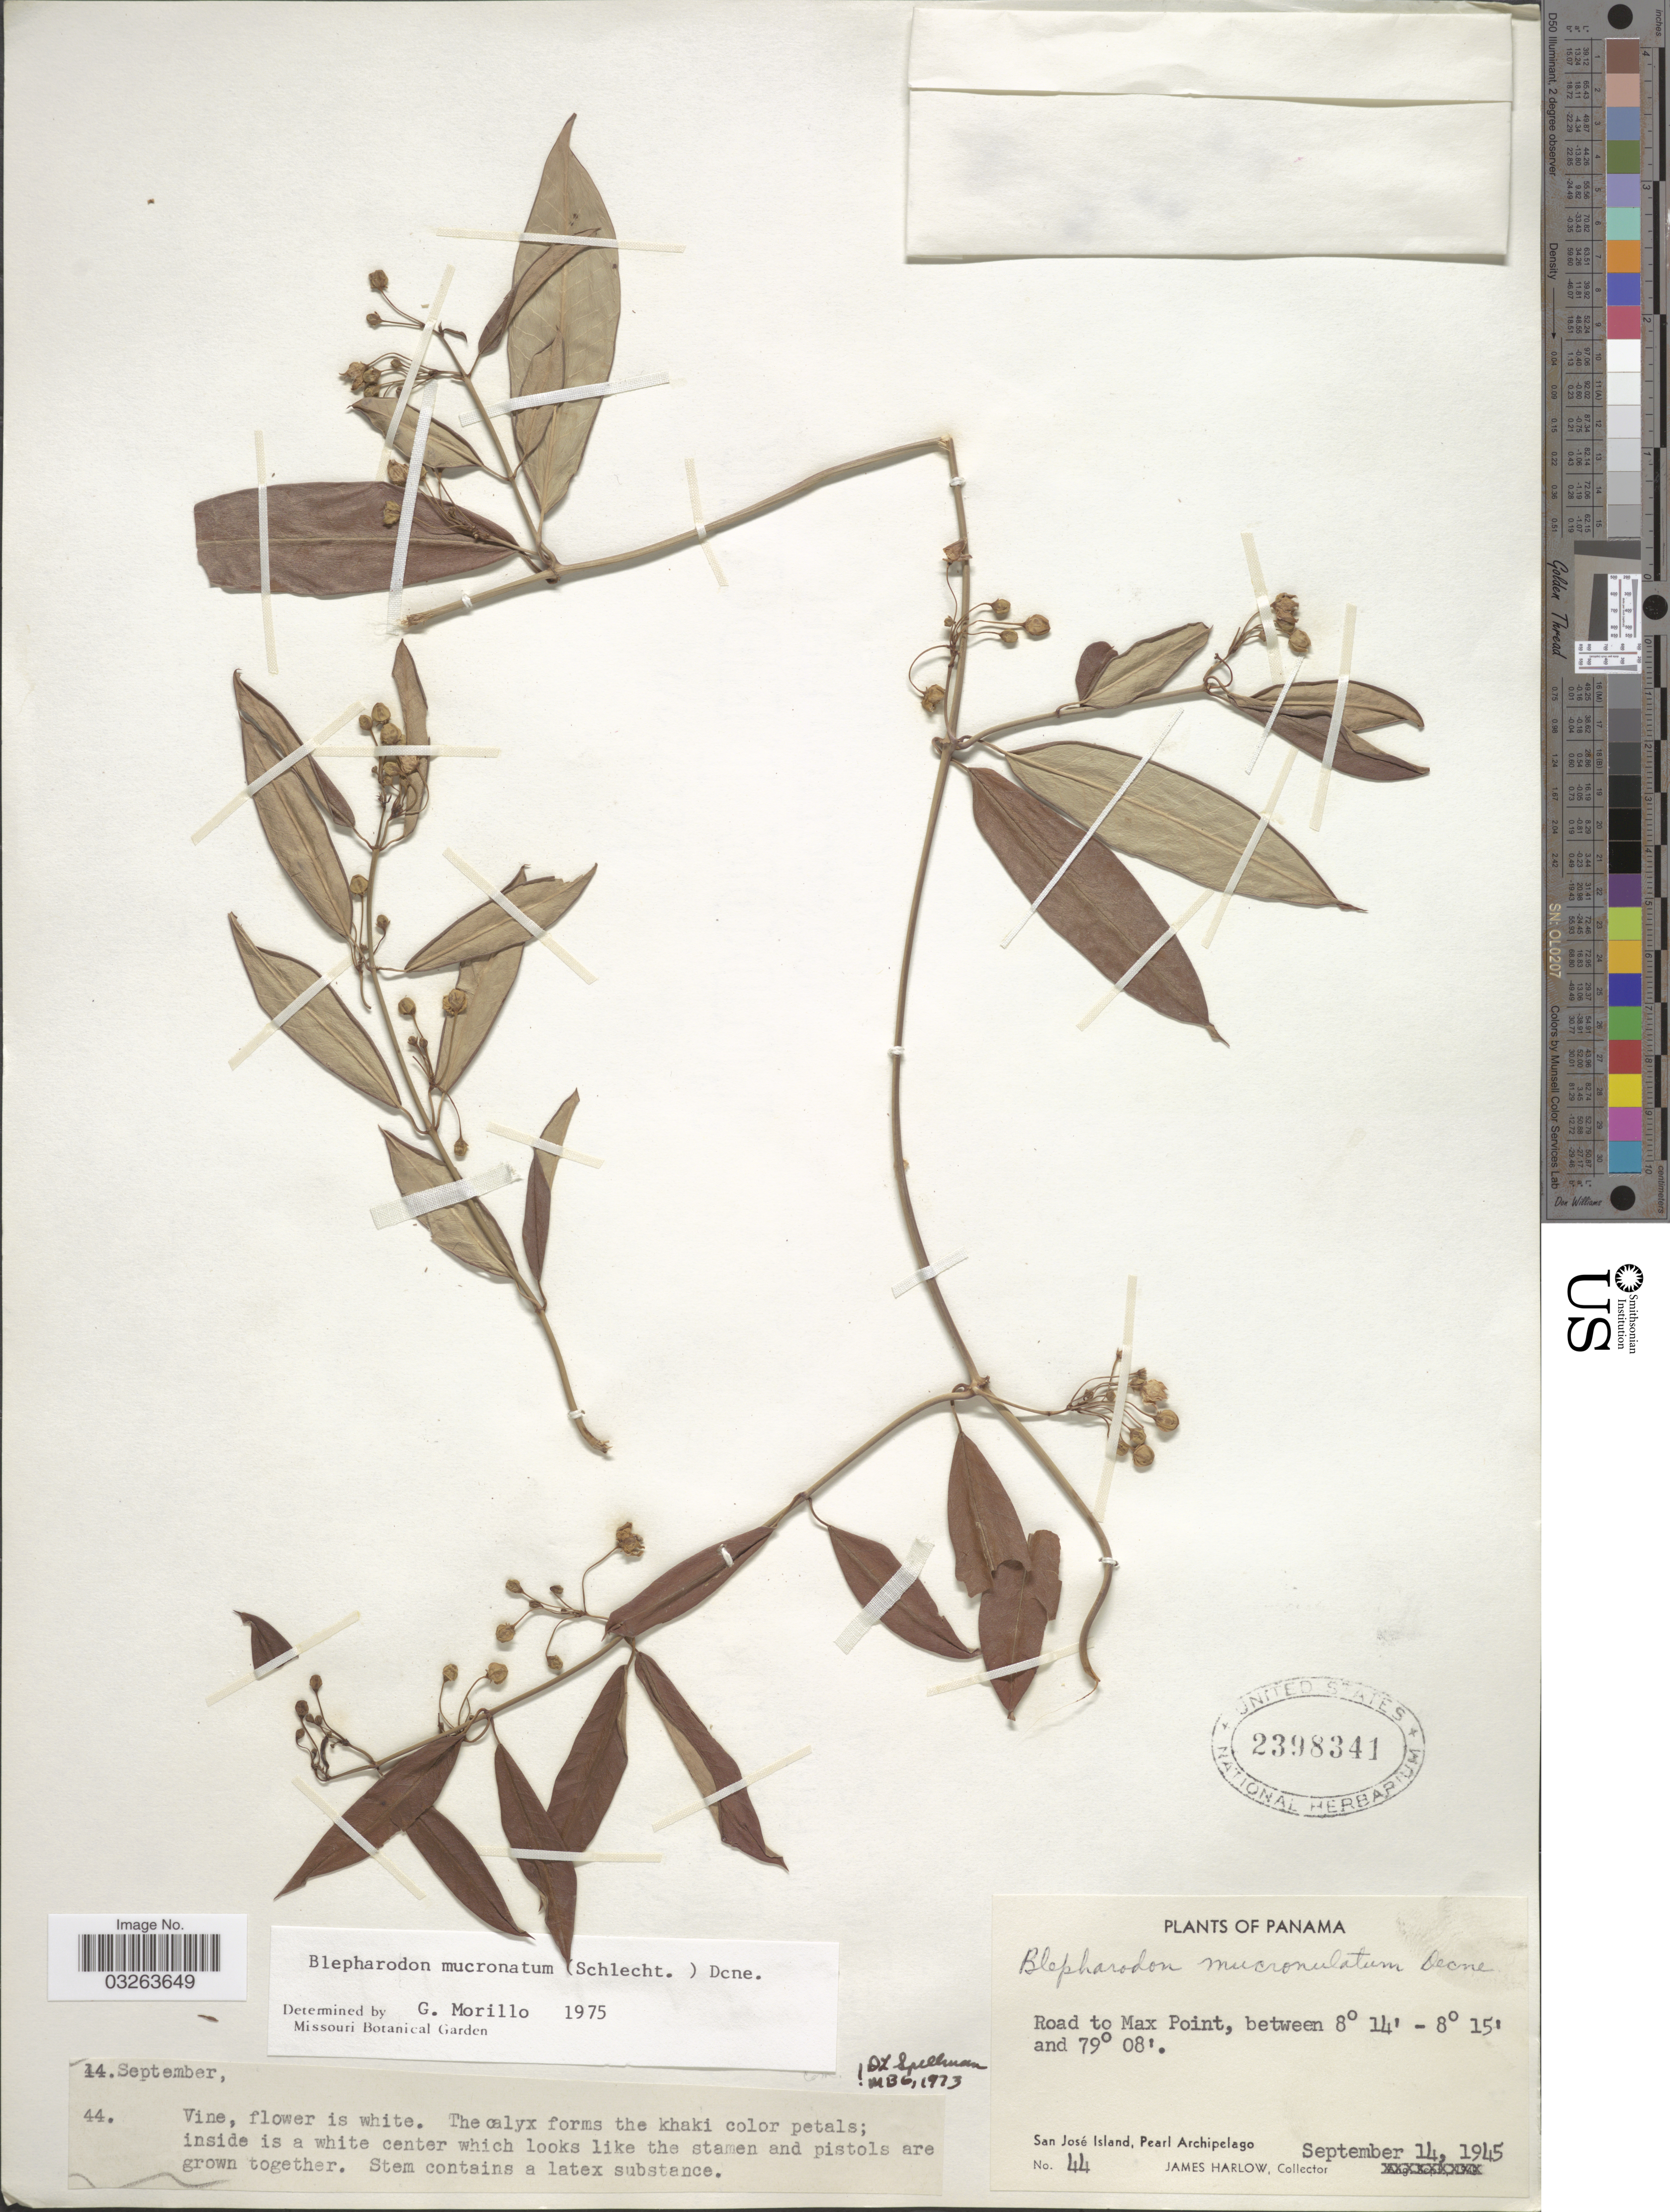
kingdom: Plantae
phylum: Tracheophyta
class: Magnoliopsida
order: Gentianales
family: Apocynaceae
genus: Blepharodon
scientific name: Blepharodon mucronatum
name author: (Schltdl.) Decne.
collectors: J. Harlow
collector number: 44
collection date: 1945-09-14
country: Panama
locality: Road to Max Point. San José Island, Pearl Archipelago.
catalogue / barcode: US 2398341